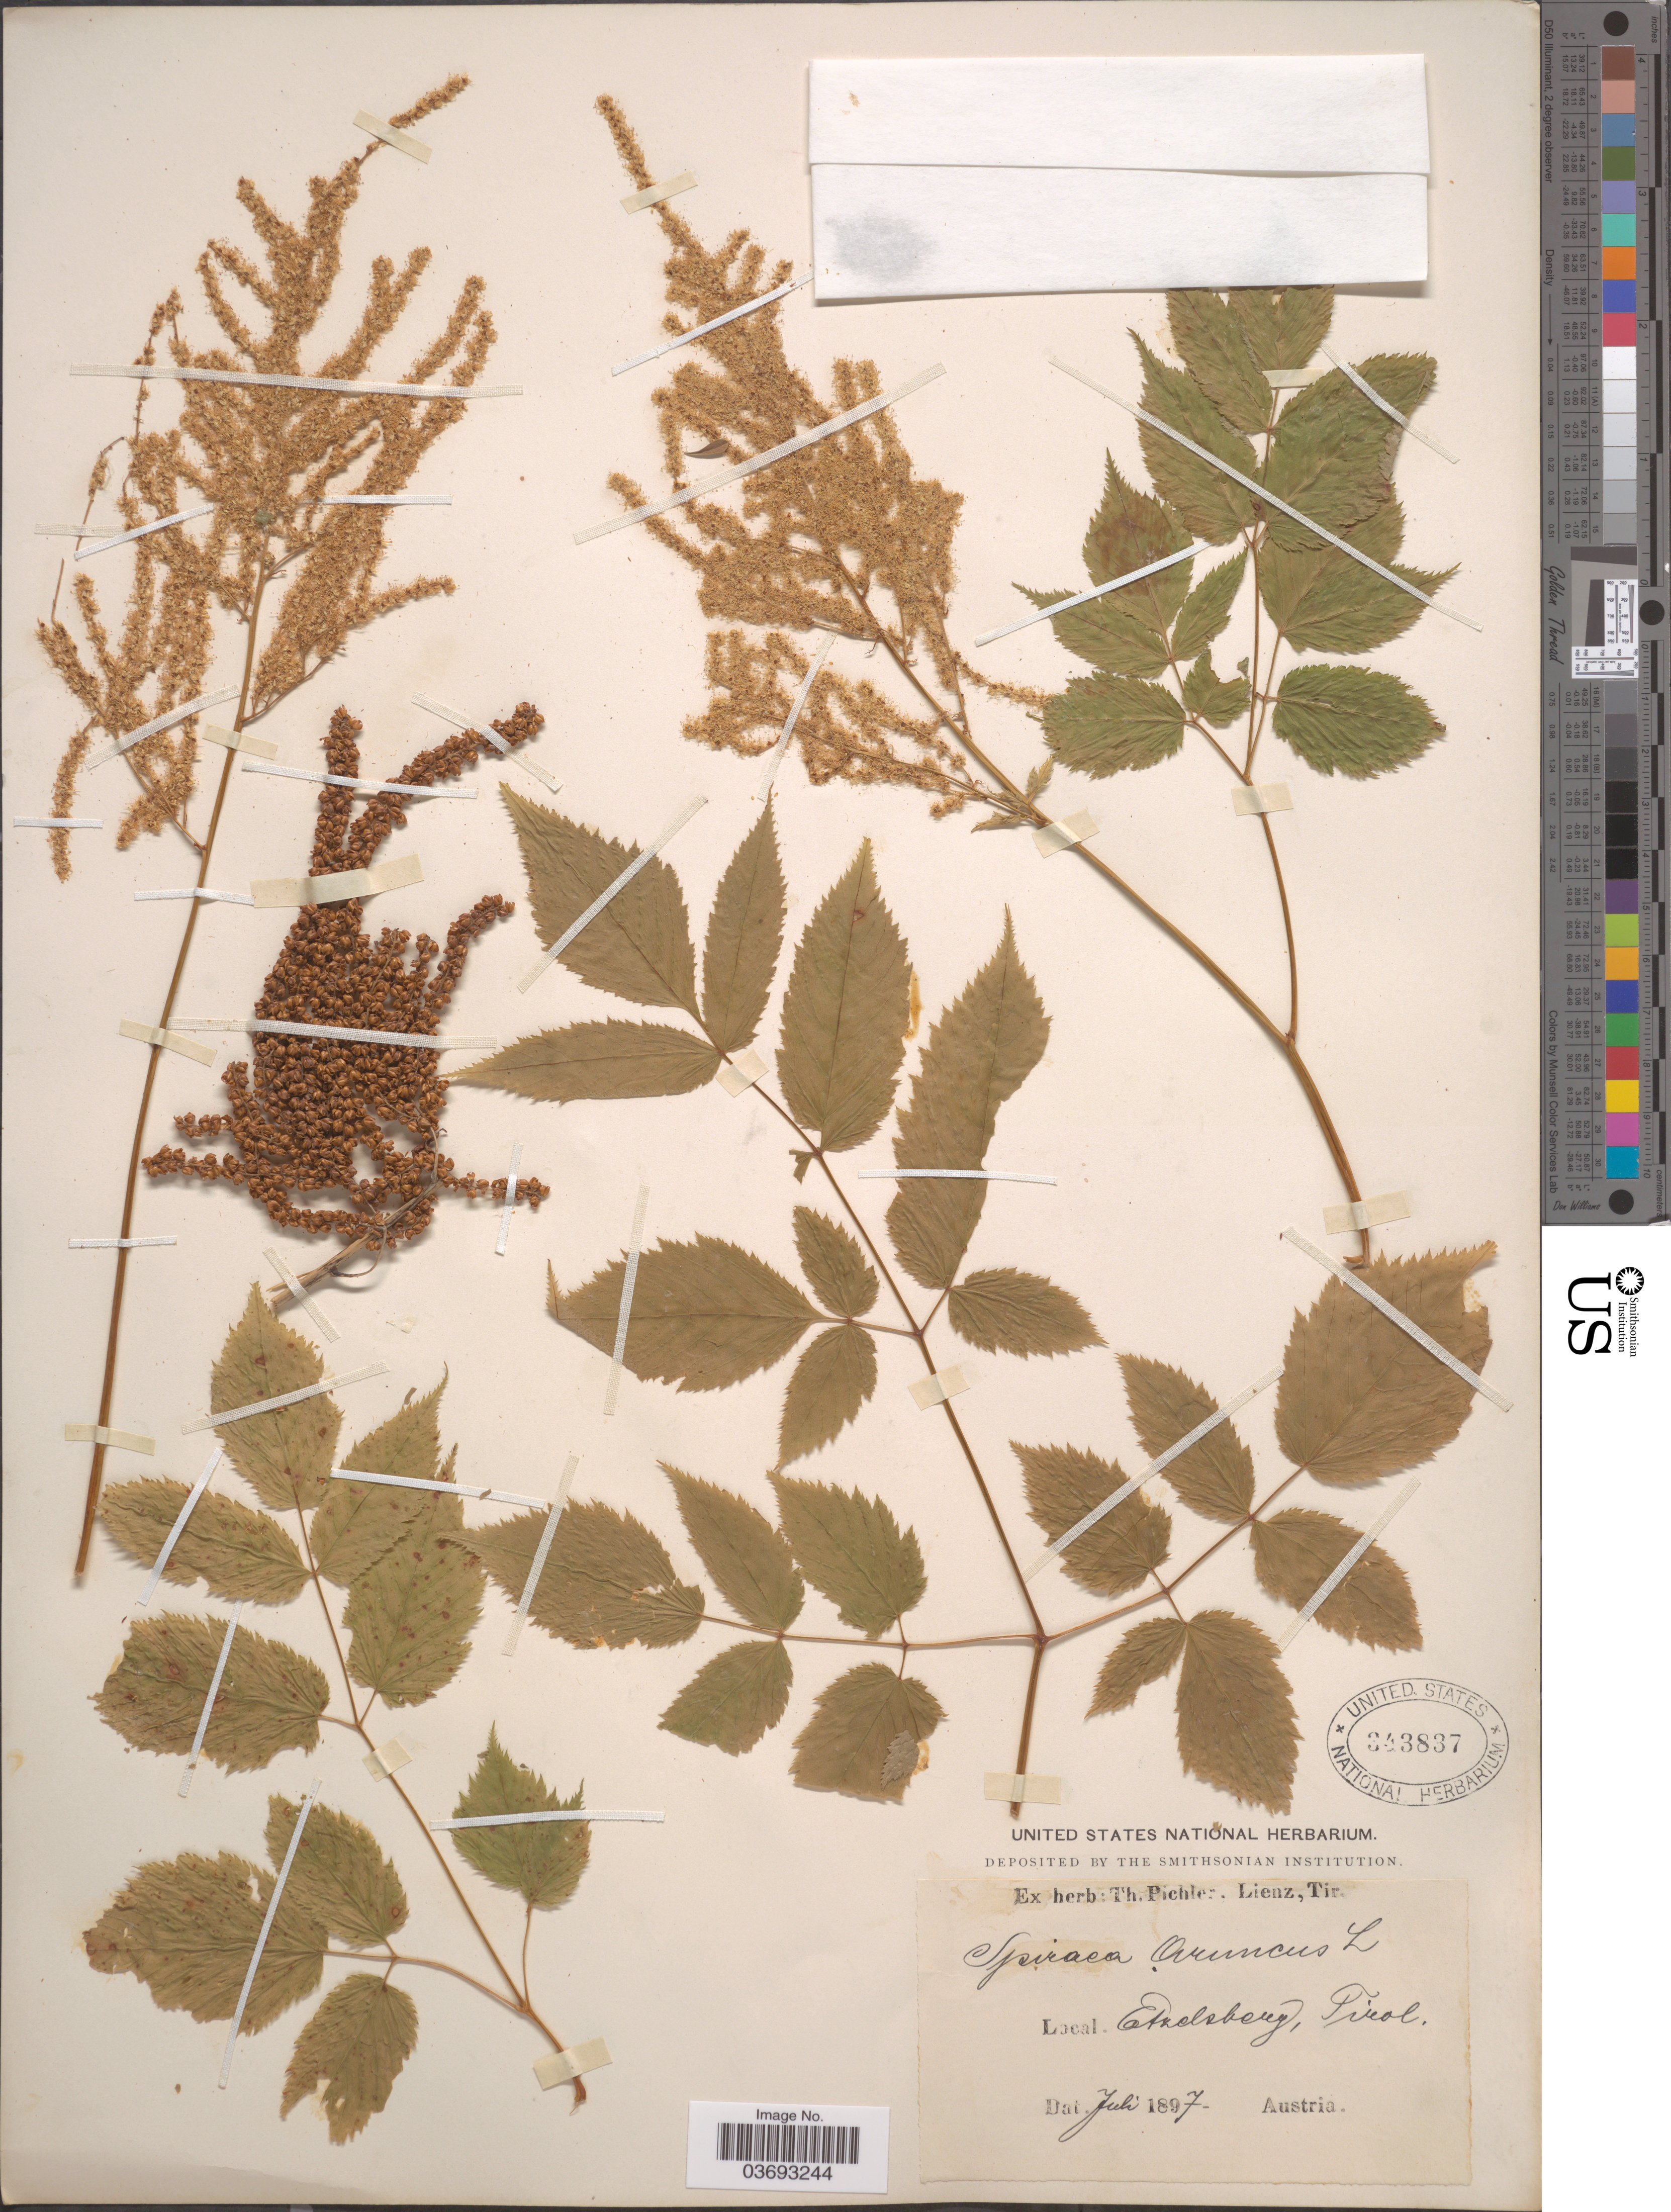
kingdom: Plantae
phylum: Tracheophyta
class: Magnoliopsida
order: Rosales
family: Rosaceae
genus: Spiraea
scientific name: Spiraea aruncus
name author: L.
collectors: ex herb. T. Pichler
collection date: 1897-07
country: Austria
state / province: Tirol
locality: Etzelsberg.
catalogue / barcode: US 343837